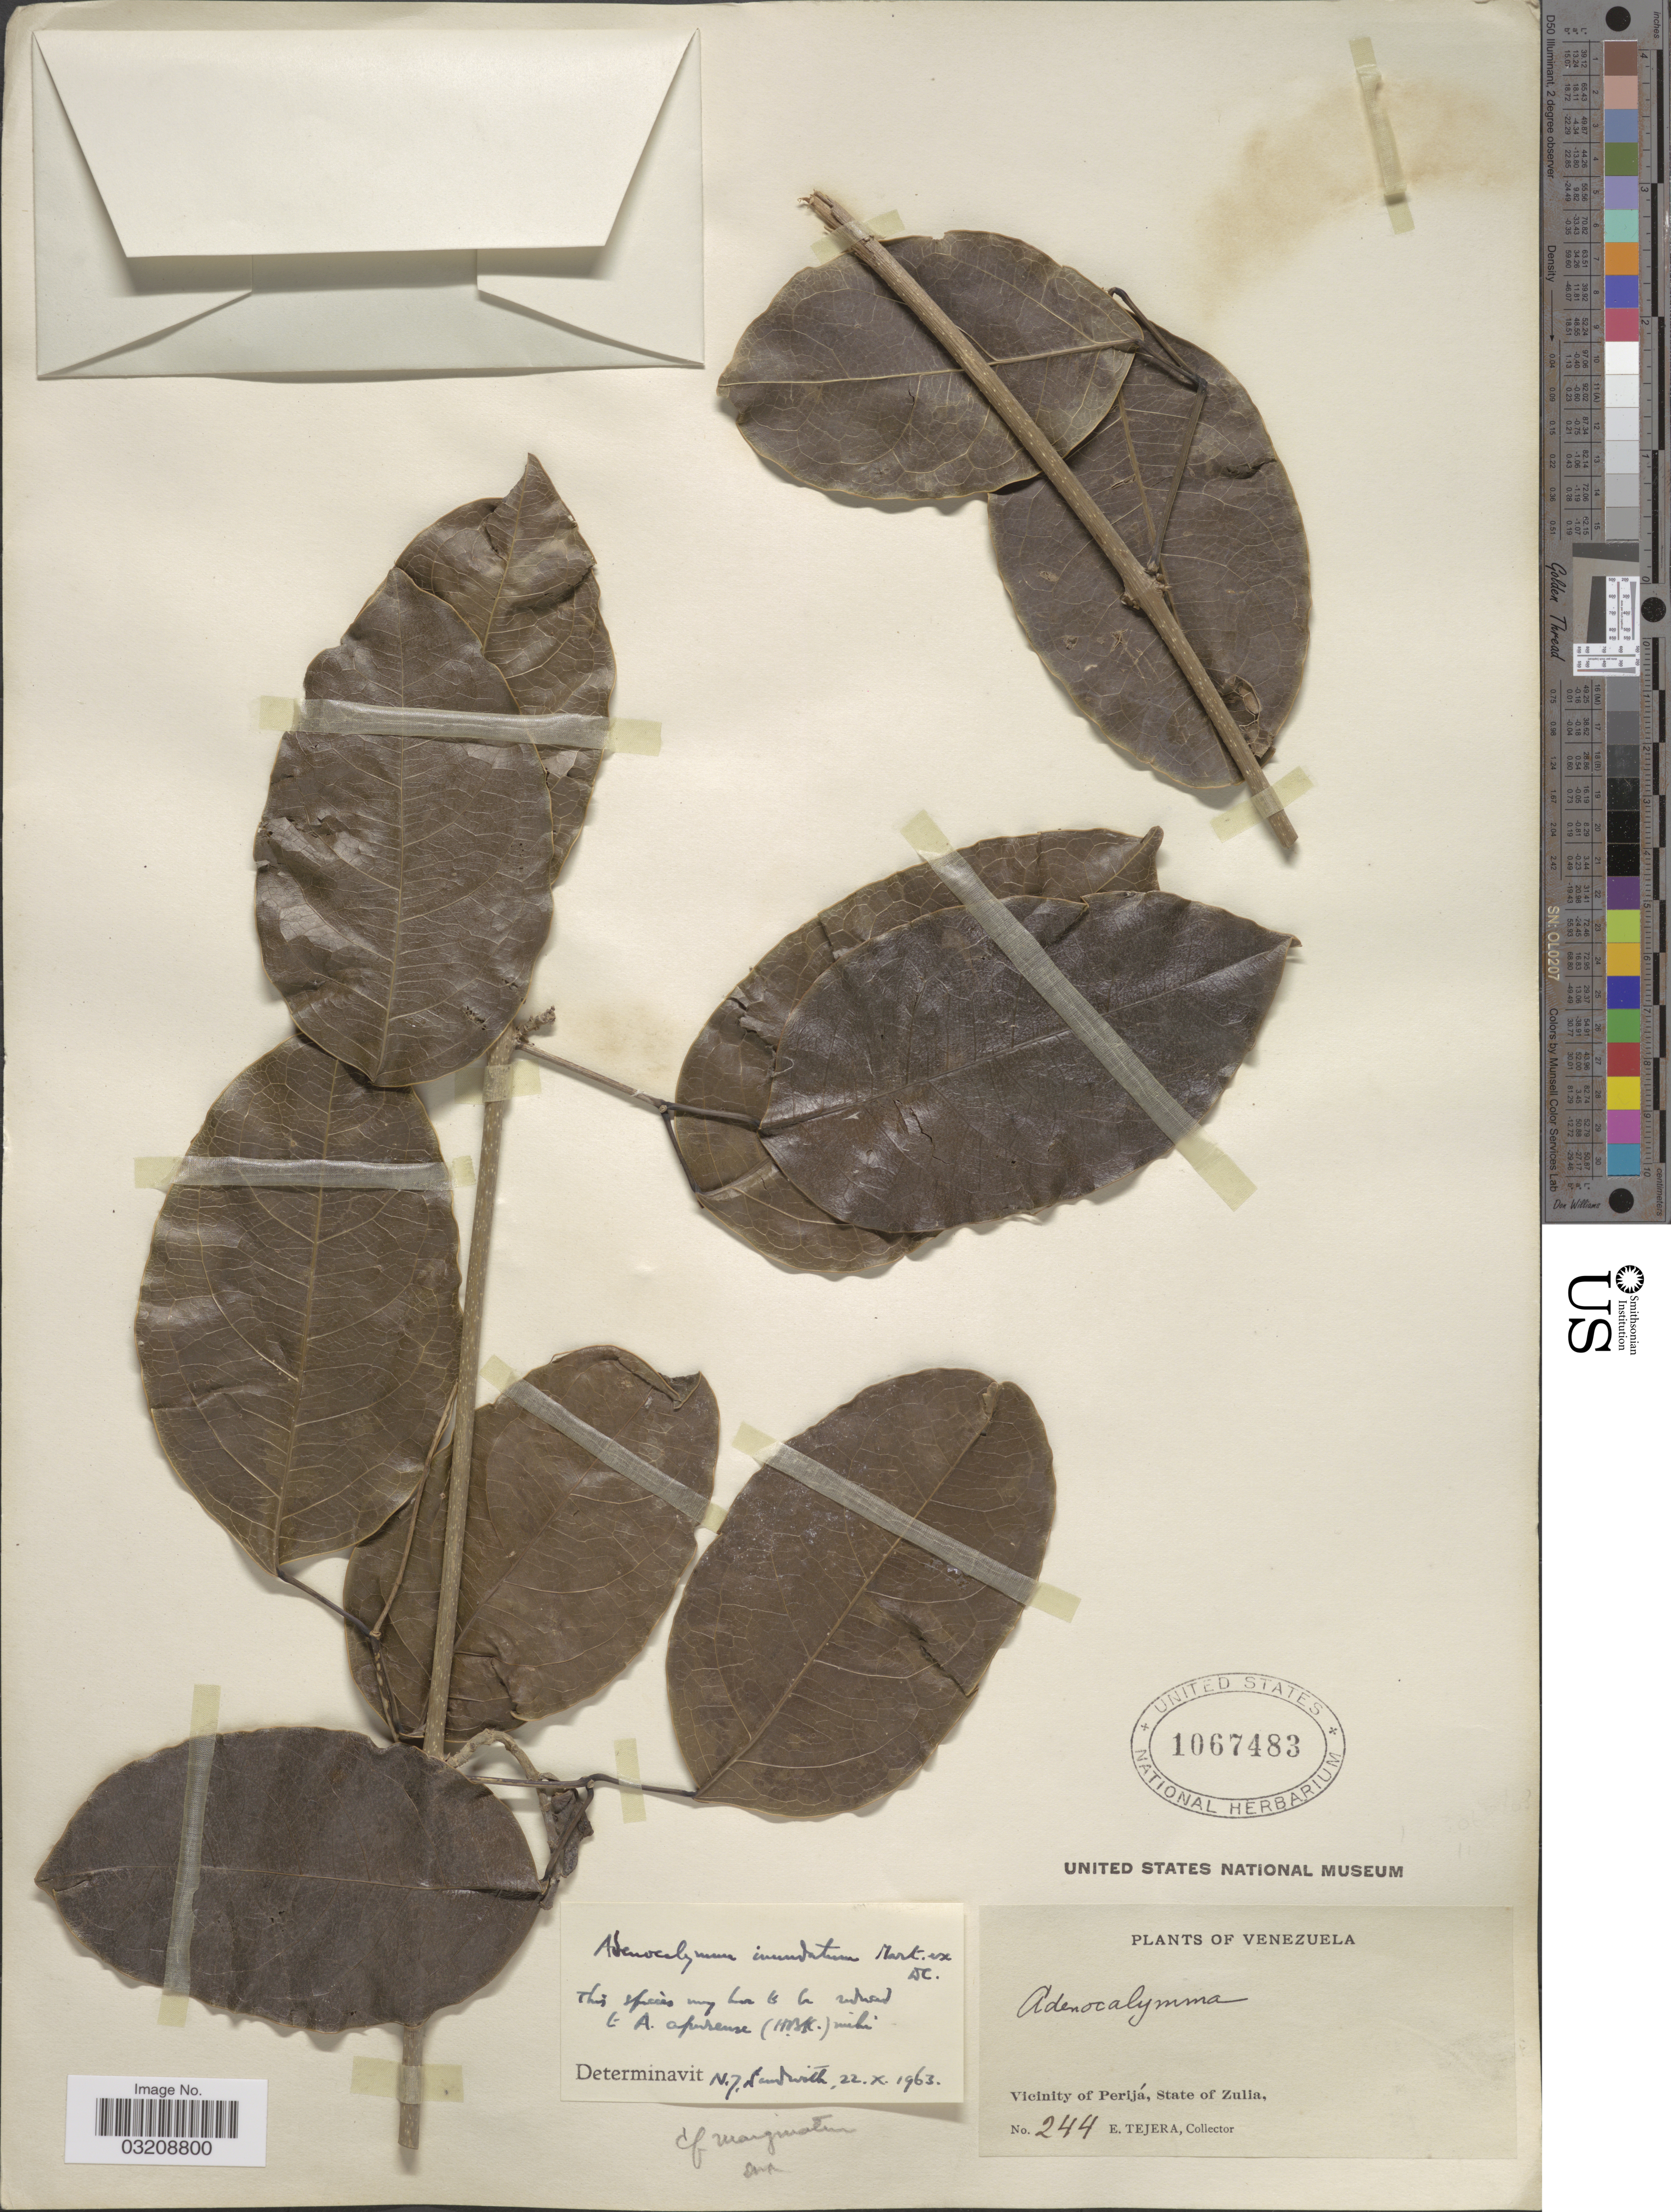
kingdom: Plantae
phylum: Tracheophyta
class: Magnoliopsida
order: Lamiales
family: Bignoniaceae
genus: Adenocalymma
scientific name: Adenocalymma inundatum var. inundatum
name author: Mart. ex DC.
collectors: E. Tejera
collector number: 244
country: Venezuela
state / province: Zulia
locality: Vicinity of Perijá.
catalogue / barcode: US 1067483